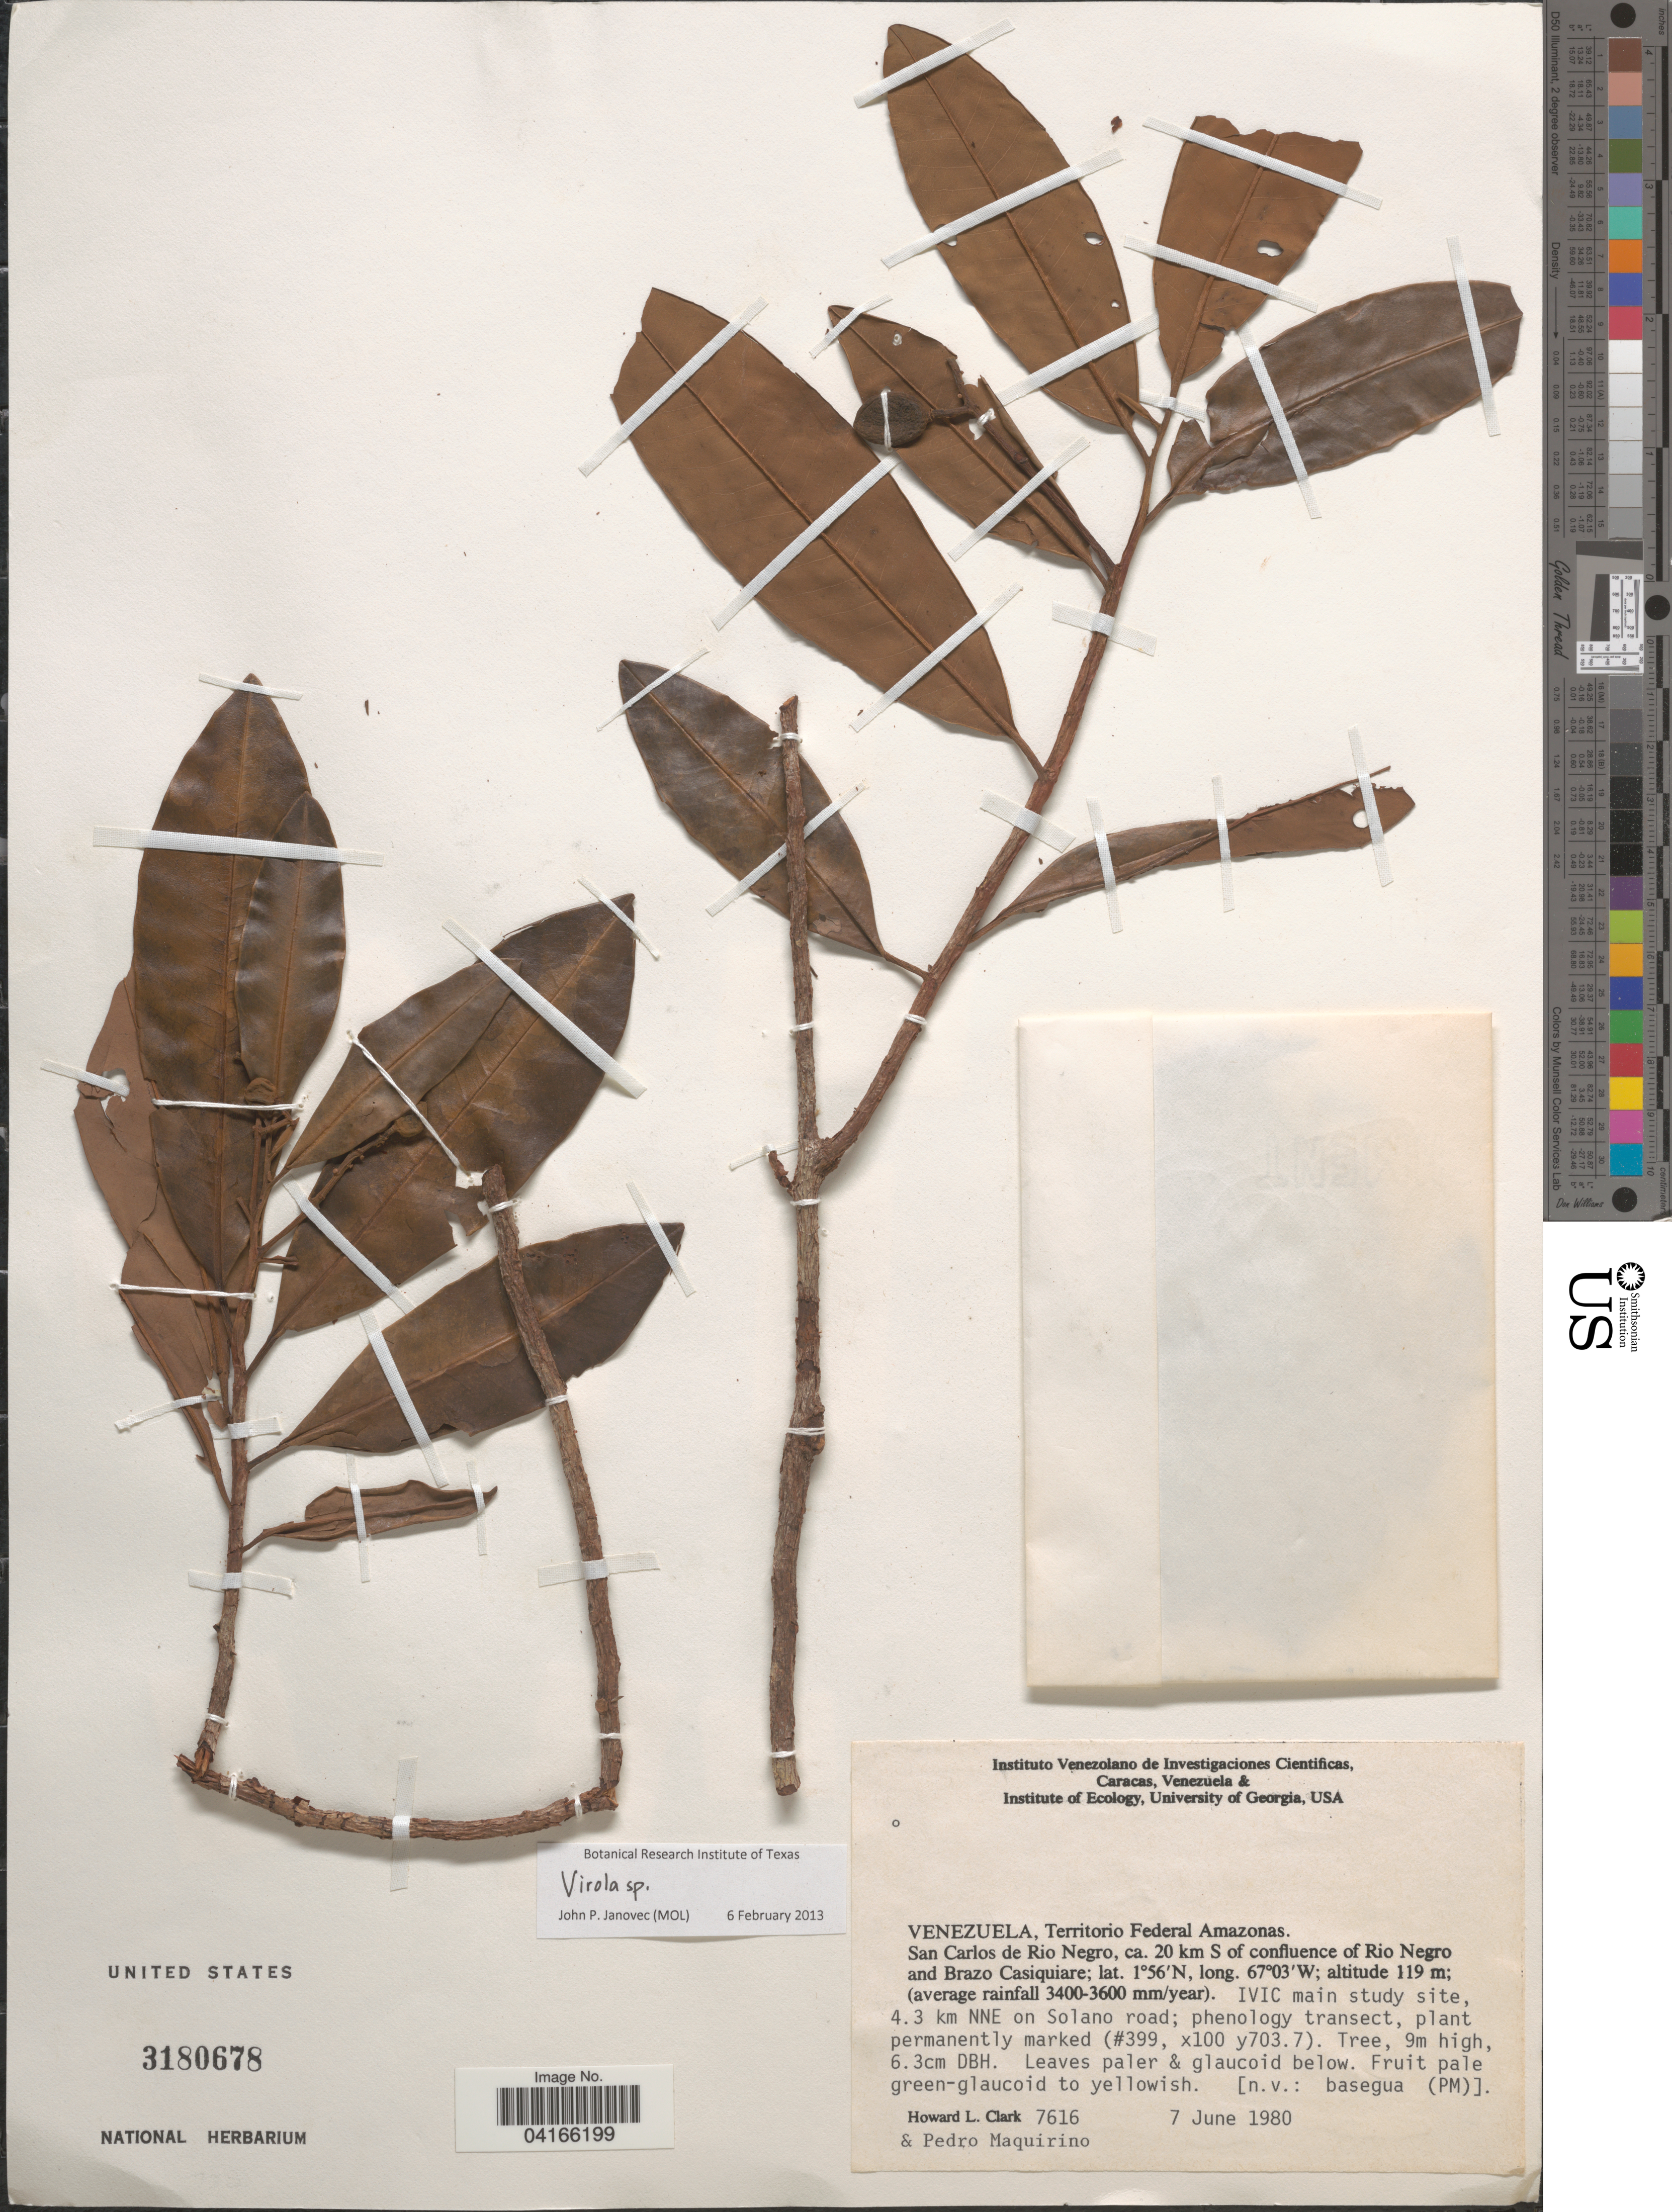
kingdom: Plantae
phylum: Tracheophyta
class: Magnoliopsida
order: Magnoliales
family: Myristicaceae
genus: Virola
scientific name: Virola sp.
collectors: H. L. Clark & P. Maquirino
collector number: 7616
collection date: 1980-06-07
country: Venezuela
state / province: Amazonas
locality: Territorioo Federal Amazonas. San Carlos de Rio Negro, ca. 20 km S of confluence of Rio Negro and Brazo Casiquiare. IVIC main study site, 4.3 km NNE on Solano road.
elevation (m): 119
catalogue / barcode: US 3180678